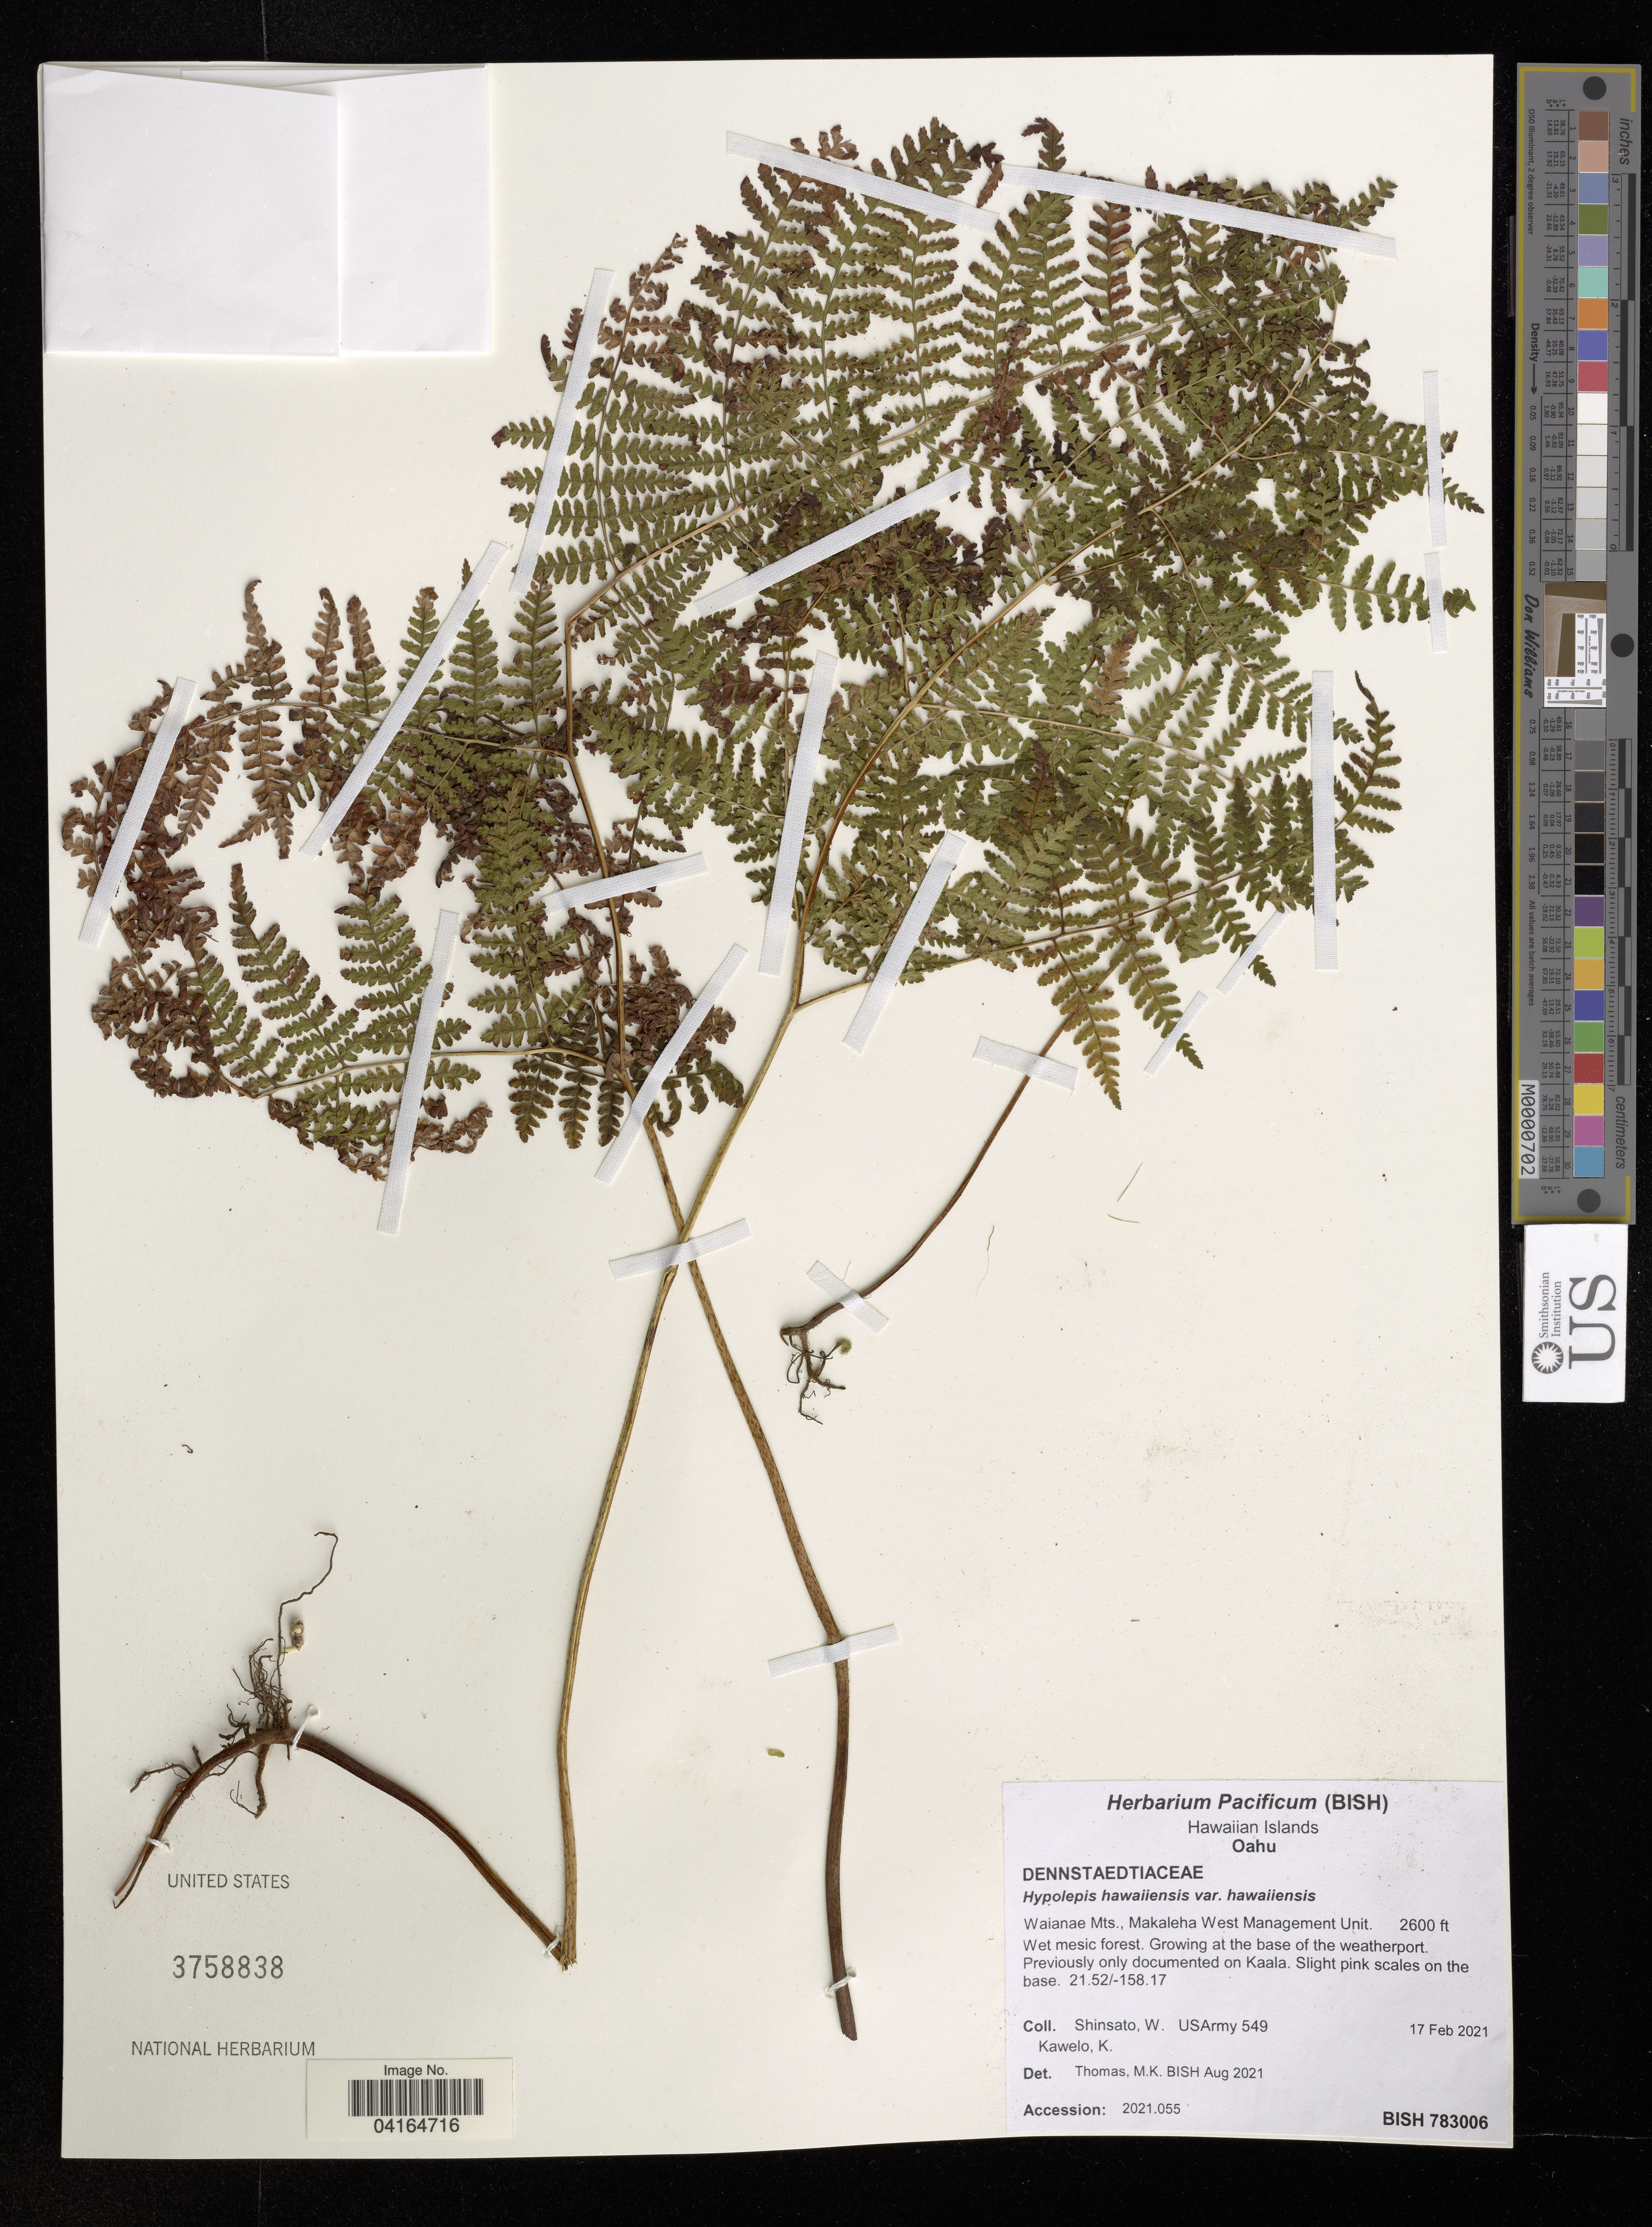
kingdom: Plantae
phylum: Tracheophyta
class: Polypodiopsida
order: Polypodiales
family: Dennstaedtiaceae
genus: Hypolepis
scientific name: Hypolepis hawaiiensis var. hawaiiensis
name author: Brownsey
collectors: W. Shinsato & K. Kawelo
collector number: USArmy 549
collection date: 2021-02-17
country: United States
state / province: Hawaii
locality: Hawaiian Islands. Oahu. Waianae Mts., Makaleha West Management Unit.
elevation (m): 792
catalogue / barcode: US 3758838